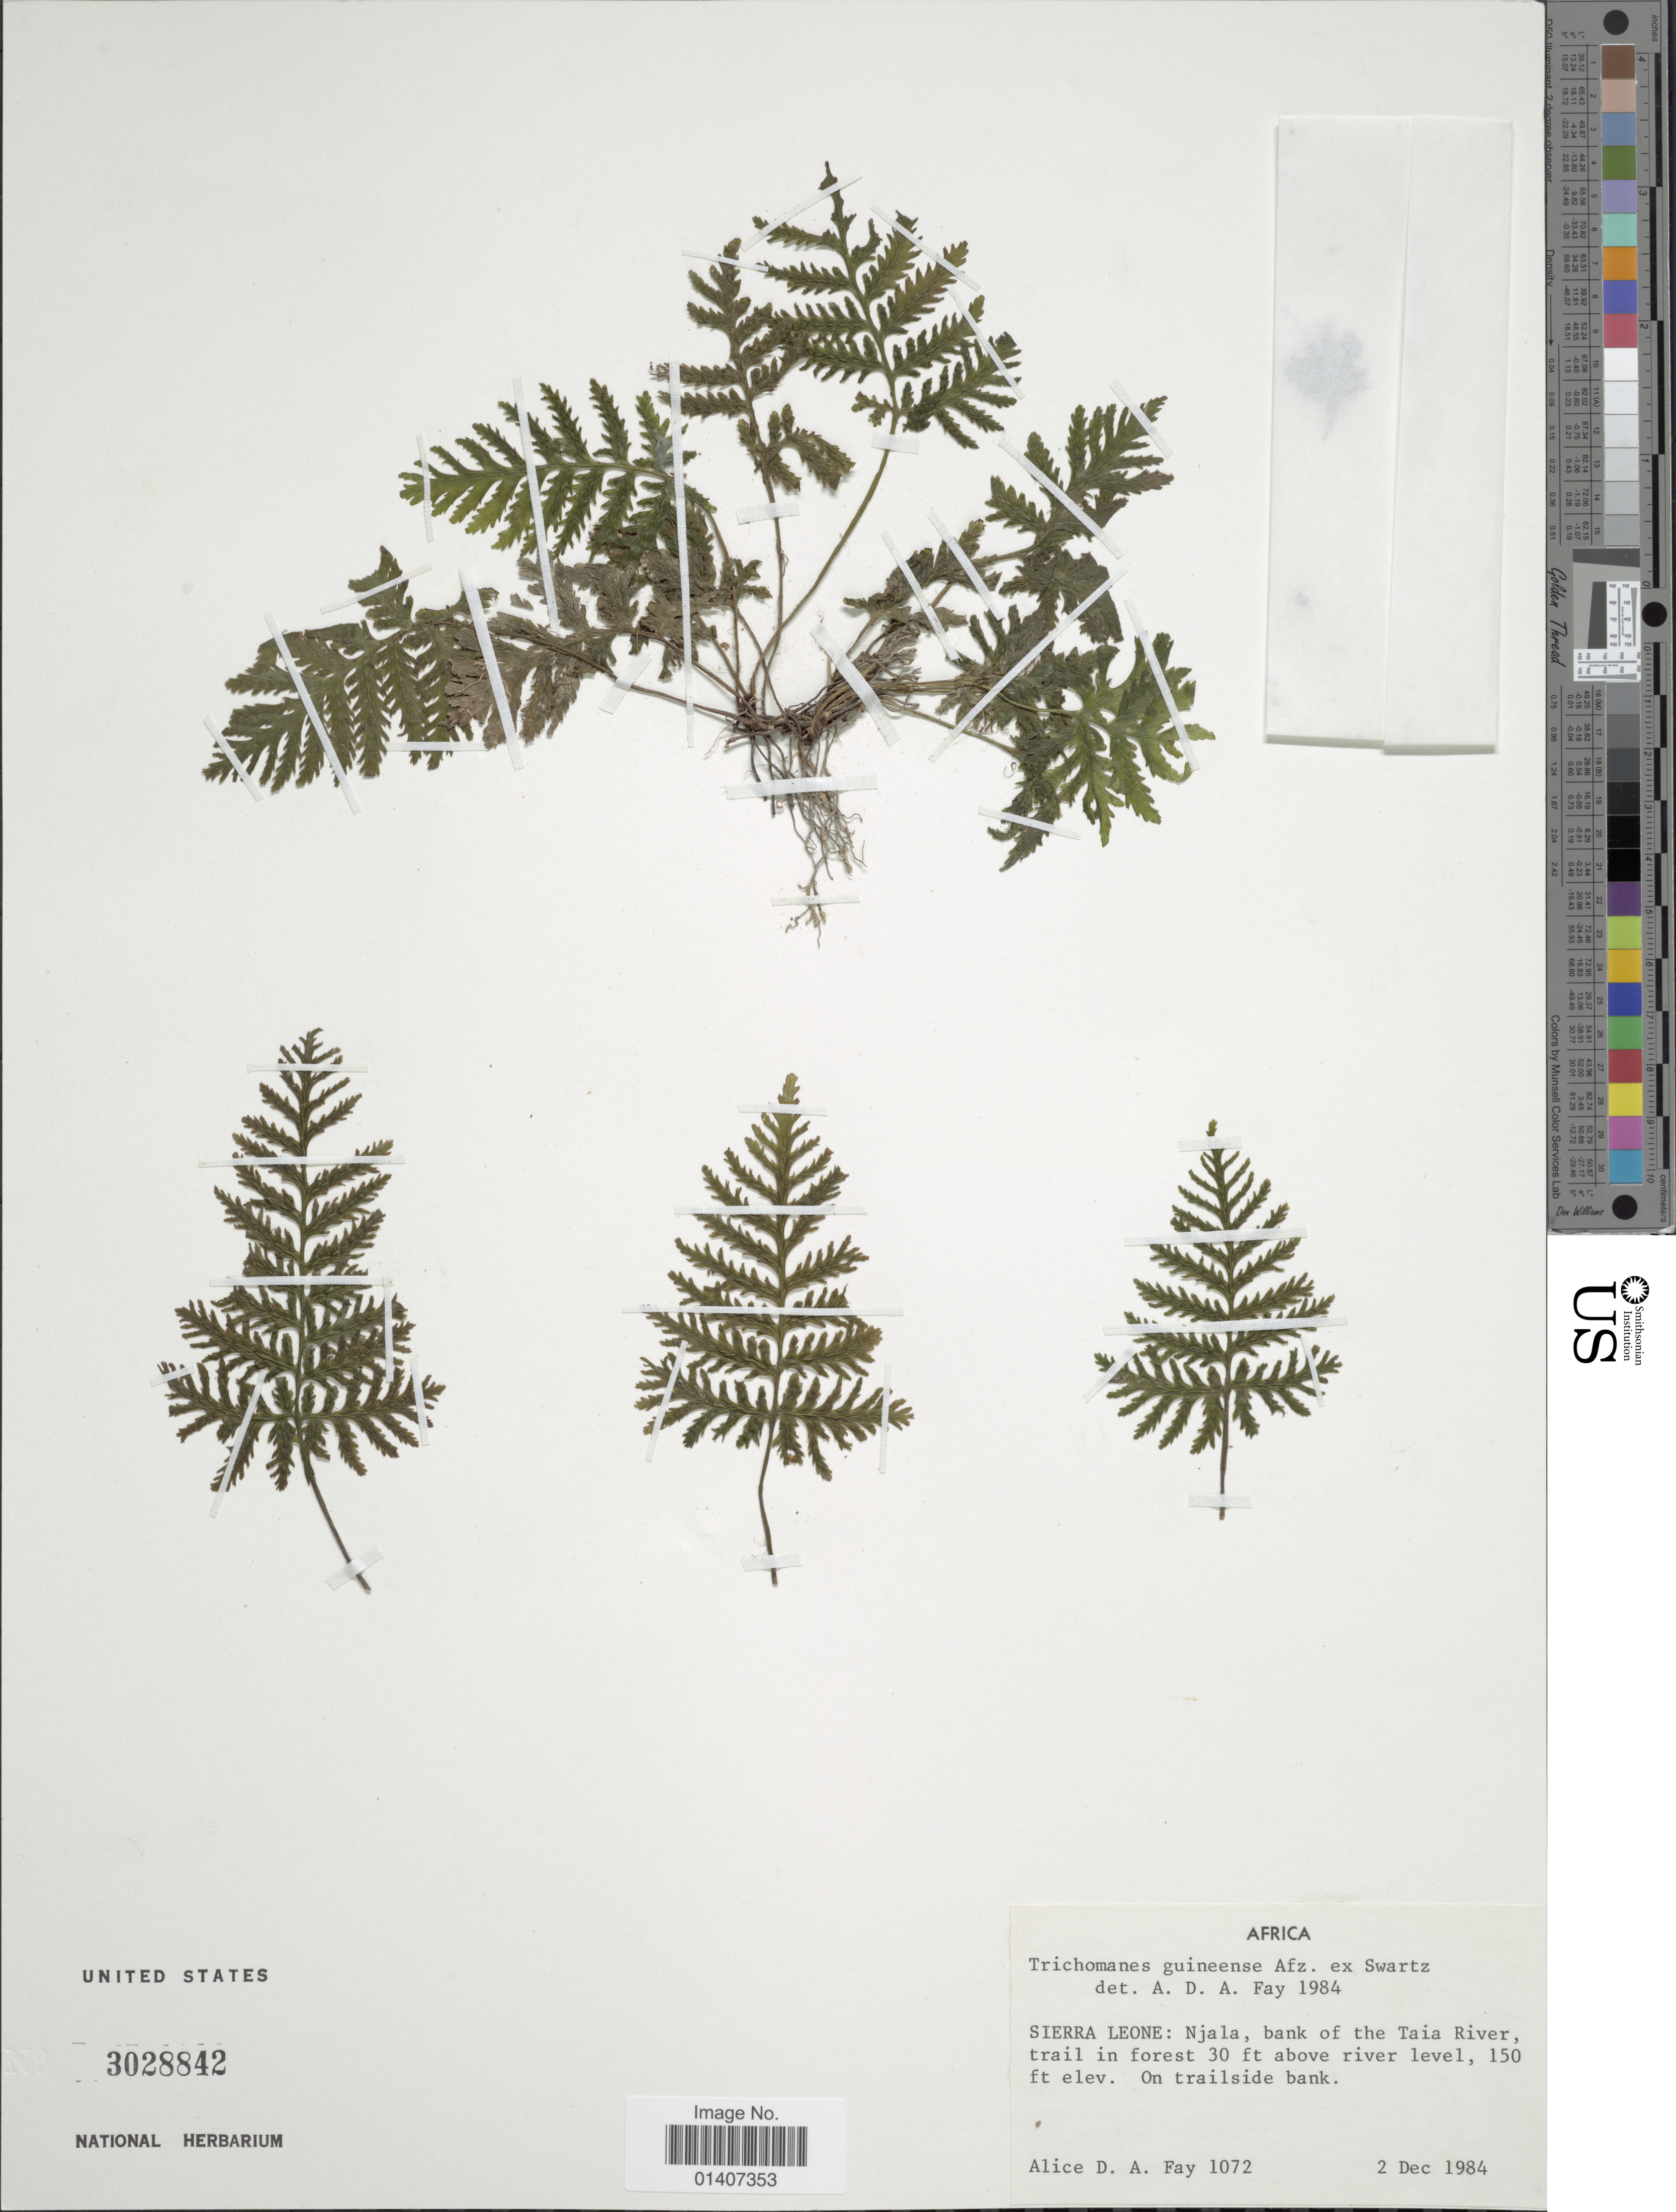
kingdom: Plantae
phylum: Tracheophyta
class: Polypodiopsida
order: Hymenophyllales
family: Hymenophyllaceae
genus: Abrodictyum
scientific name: Abrodictyum guineense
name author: (Afzel. ex Sw.) J.P. Roux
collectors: A. Fay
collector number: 1072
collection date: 1984-12-02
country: Sierra Leone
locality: Sierra Leone: Njala, bank of the Taia River, trail in forest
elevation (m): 9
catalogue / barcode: US 3028842